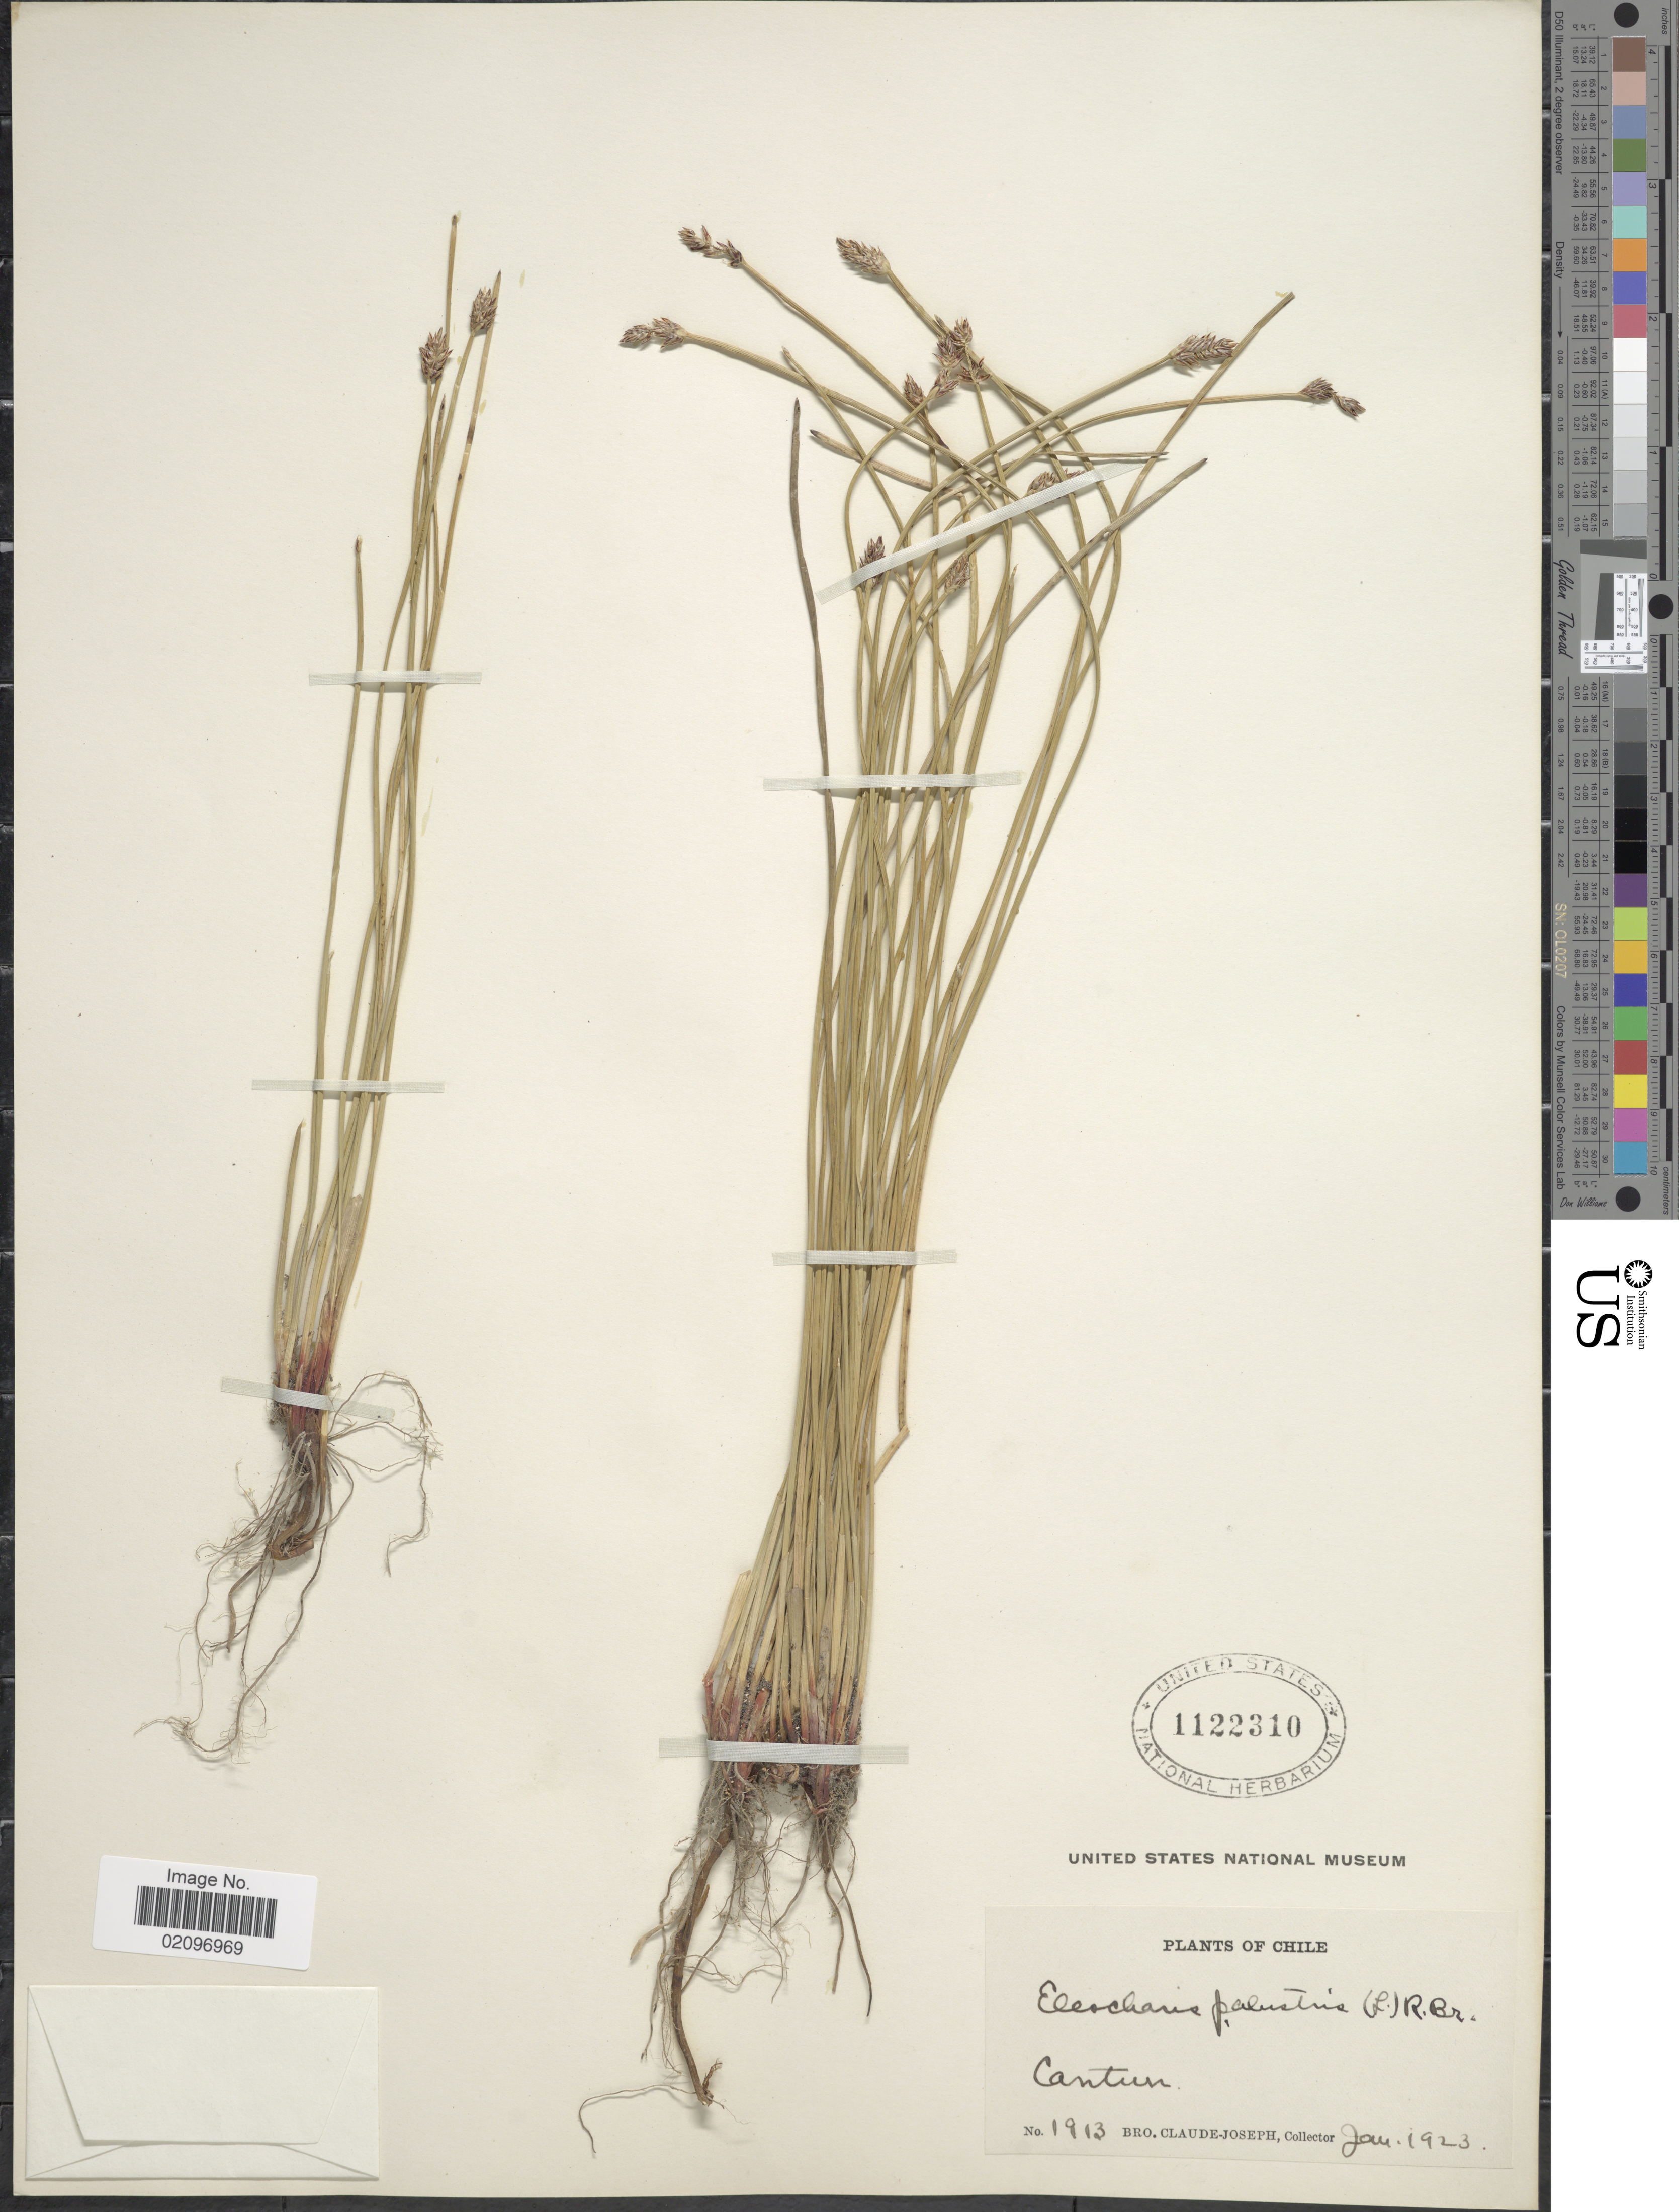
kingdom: Plantae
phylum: Tracheophyta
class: Liliopsida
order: Poales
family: Cyperaceae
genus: Eleocharis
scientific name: Eleocharis palustris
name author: (L.) Roem. & Schult.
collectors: Bro. Claude-Joseph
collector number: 1913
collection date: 1923-01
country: Chile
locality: Cantun. Chile.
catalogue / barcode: US 1122310